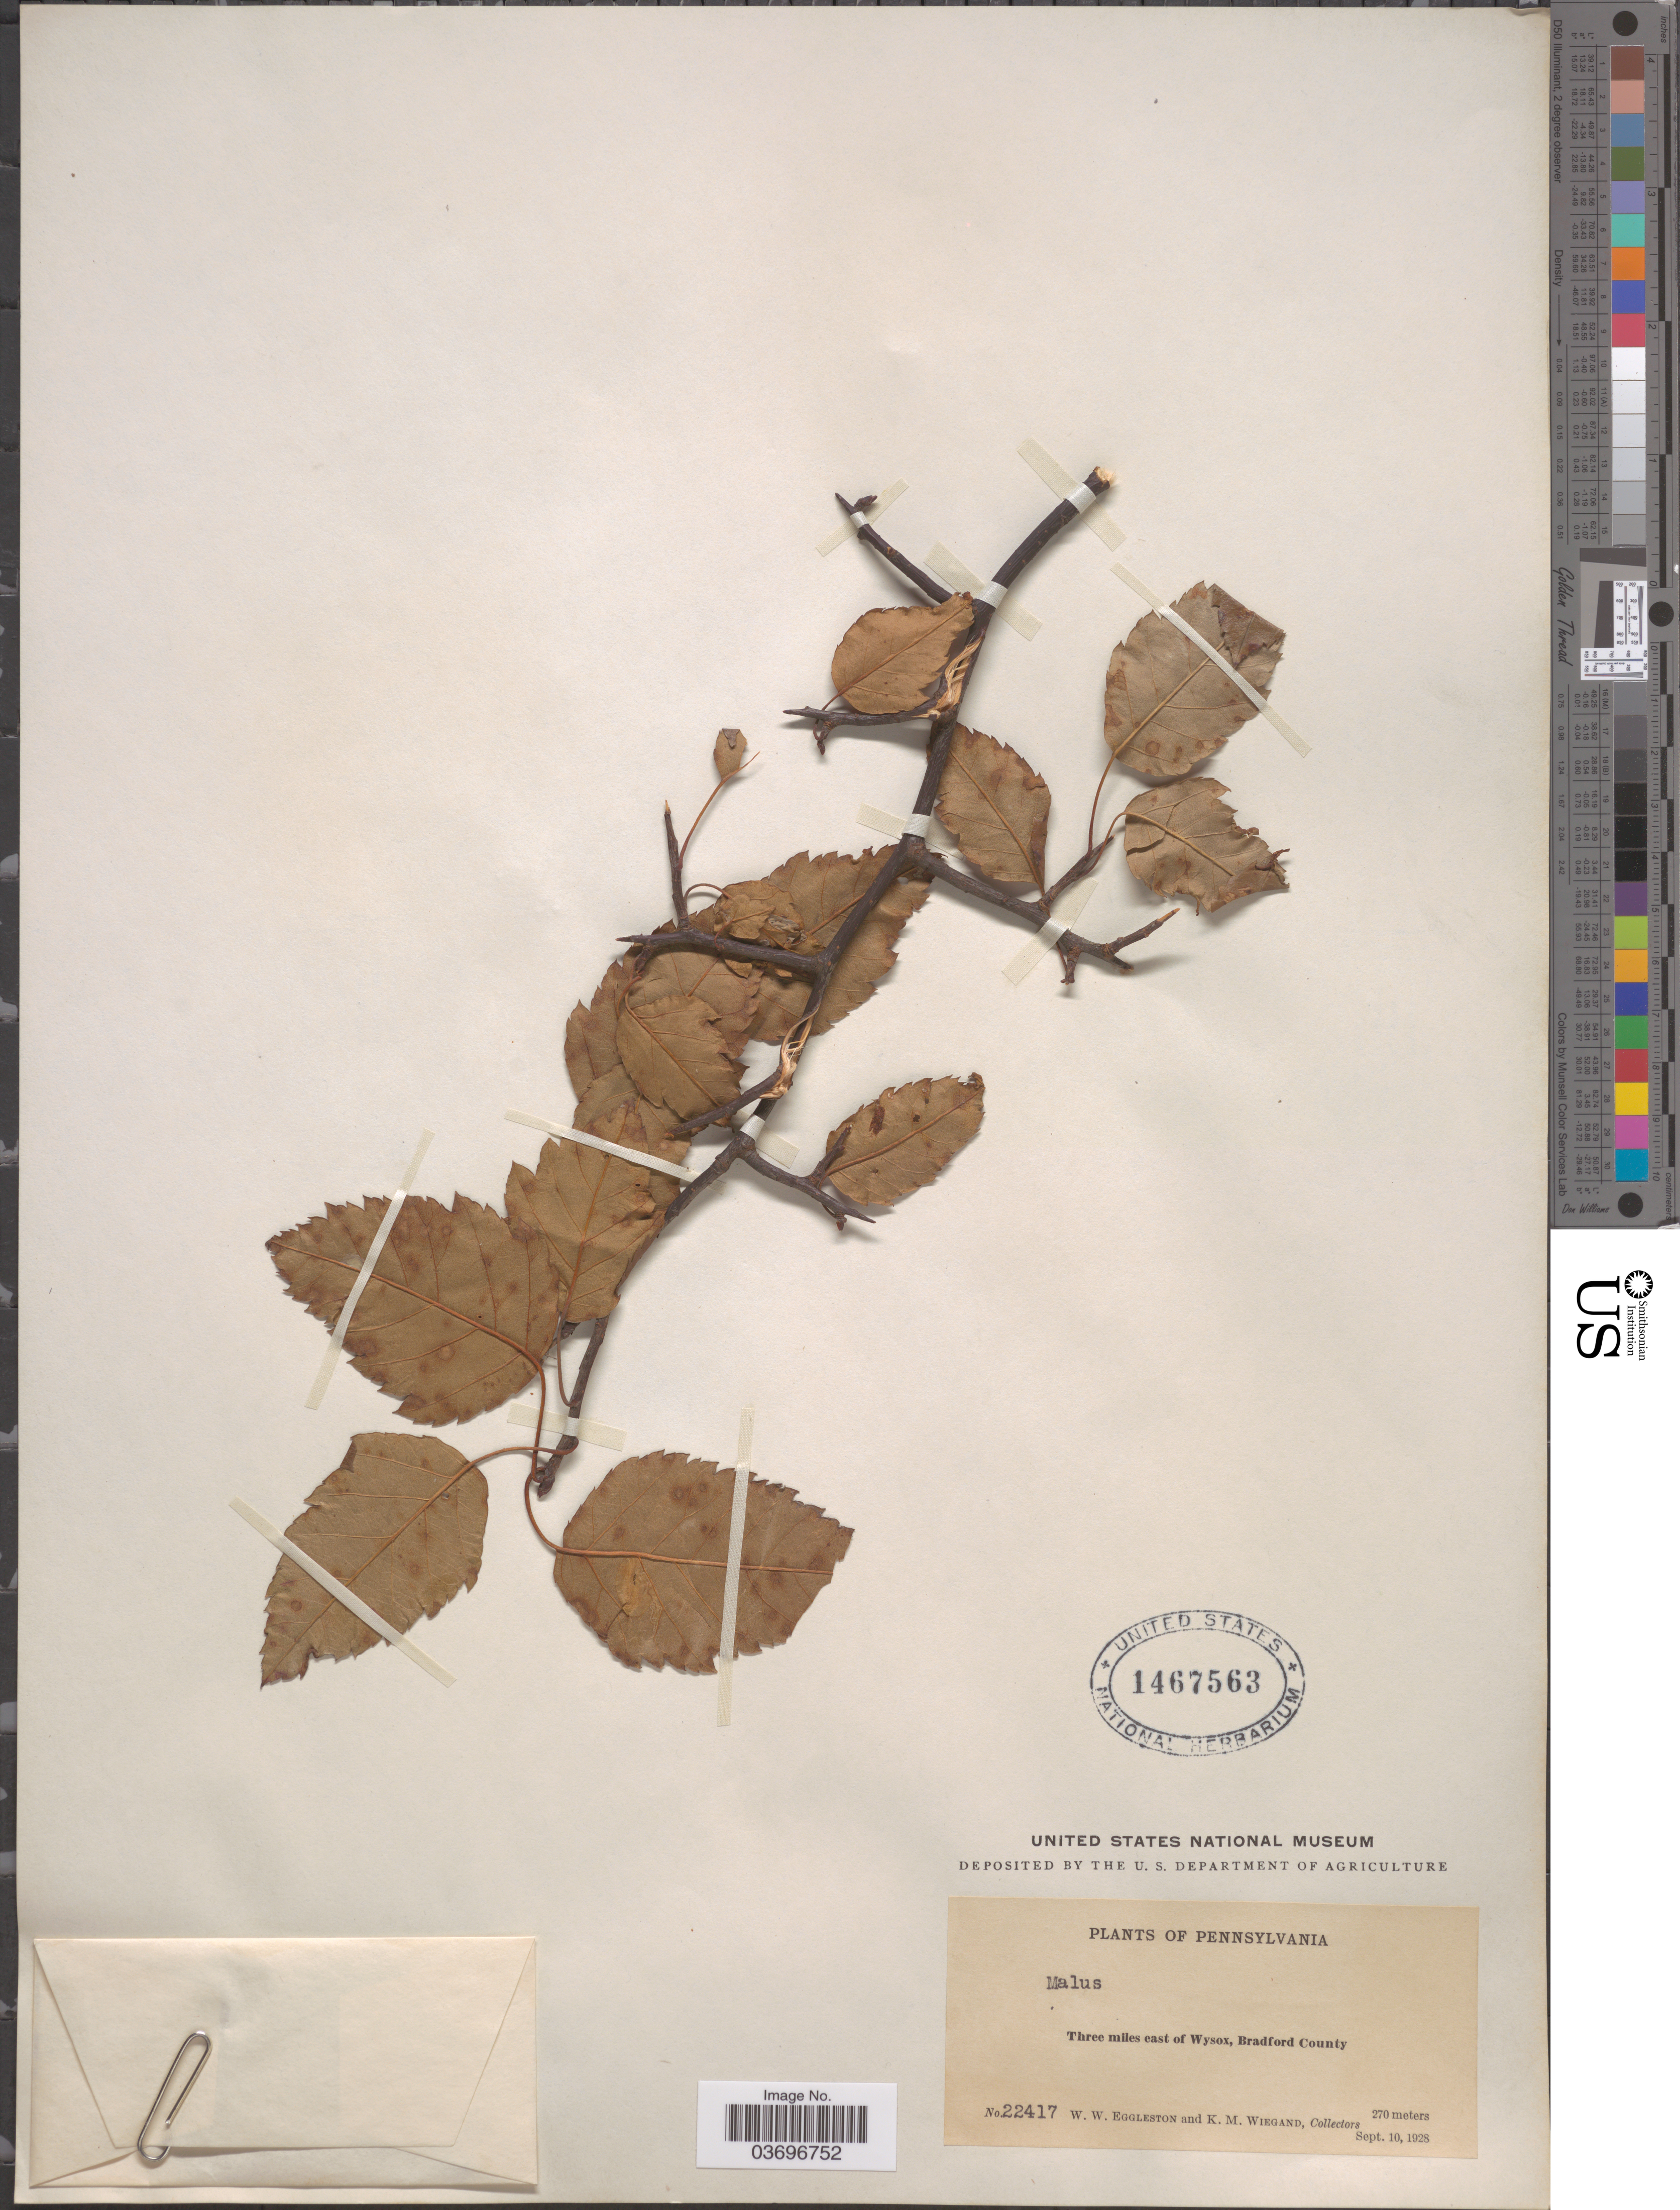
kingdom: Plantae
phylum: Tracheophyta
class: Magnoliopsida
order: Rosales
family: Rosaceae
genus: Malus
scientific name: Malus coronaria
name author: (L.) Mill.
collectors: W. W. Eggleston & K. M. Wiegand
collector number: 22417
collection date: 1928-09-10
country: United States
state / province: Pennsylvania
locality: Three miles east of Wysox, Bradford County.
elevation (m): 270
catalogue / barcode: US 1467563